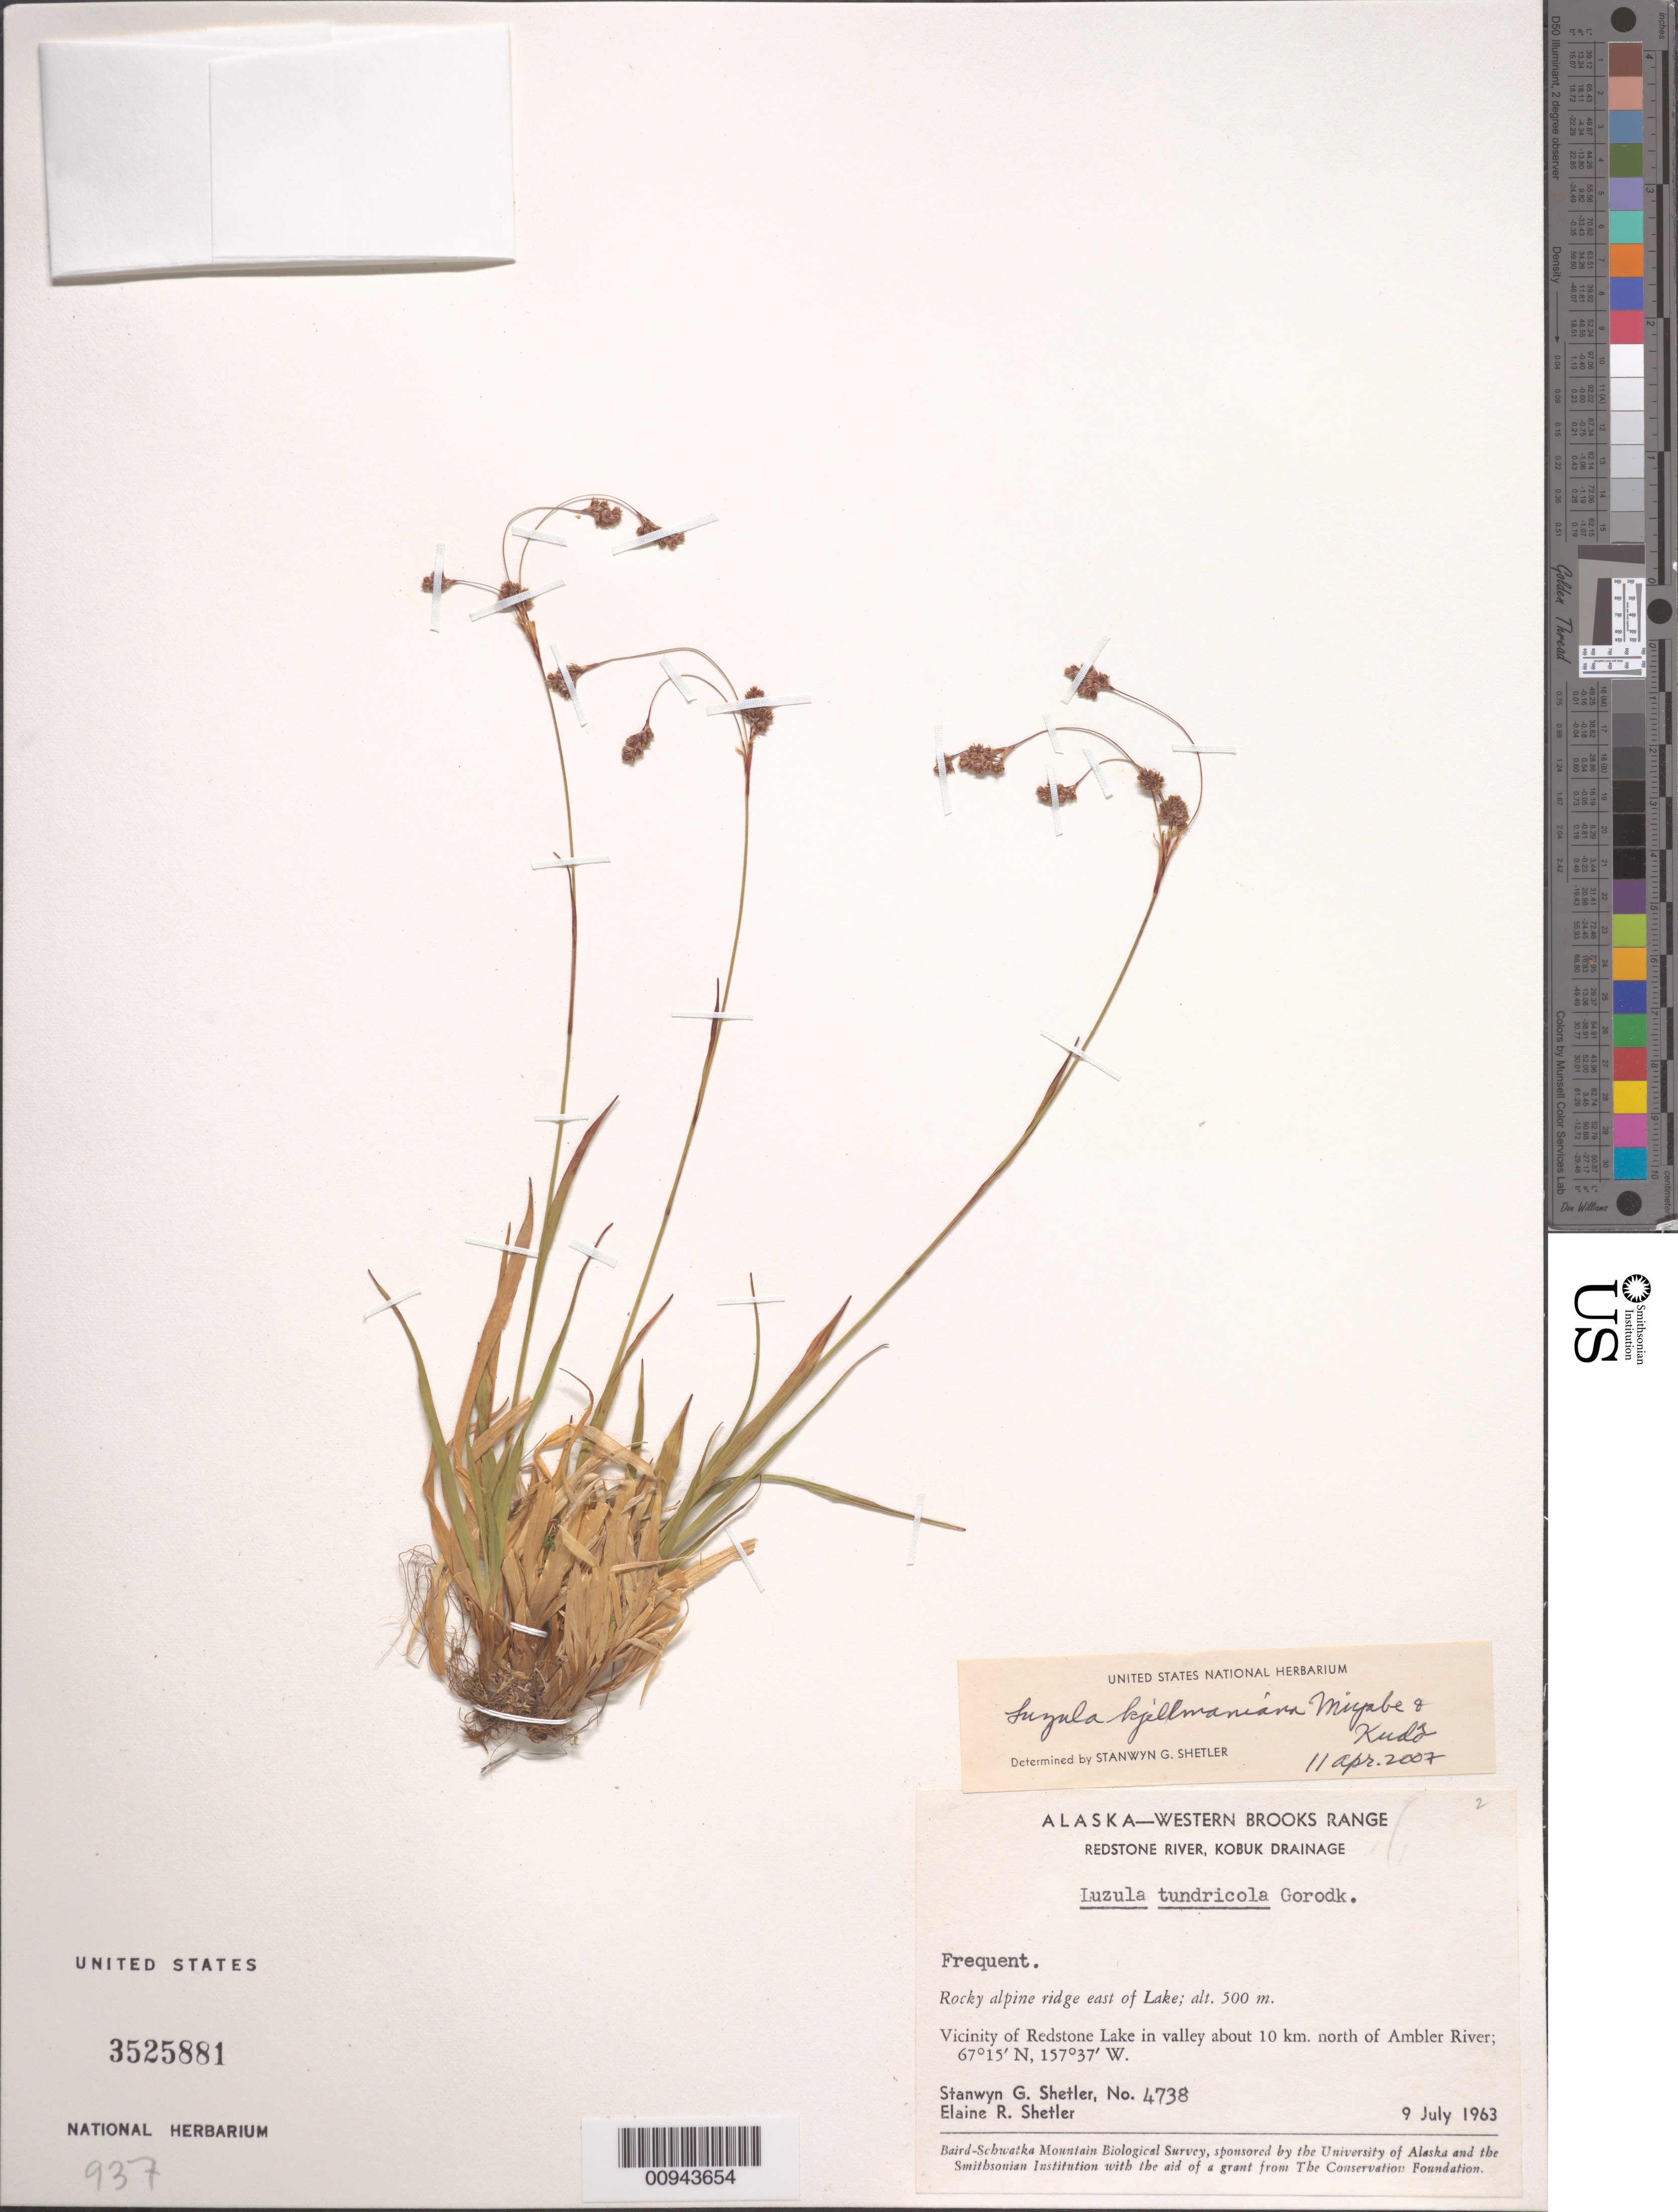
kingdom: Plantae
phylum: Tracheophyta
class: Liliopsida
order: Poales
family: Juncaceae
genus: Luzula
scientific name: Luzula kjellmaniana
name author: Miyabe & Kudô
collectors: S. Shetler & E. R. Shetler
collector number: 4738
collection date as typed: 09 Jul 1963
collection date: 1963-07-09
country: United States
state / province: Alaska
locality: Vicinity of Redstone Lake in valley about 10 km. north of Ambler River. Western Brooks Range, Redstone River, Kobuk Drainage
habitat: Rocky alpine ridge east of Lake.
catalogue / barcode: US 3525881